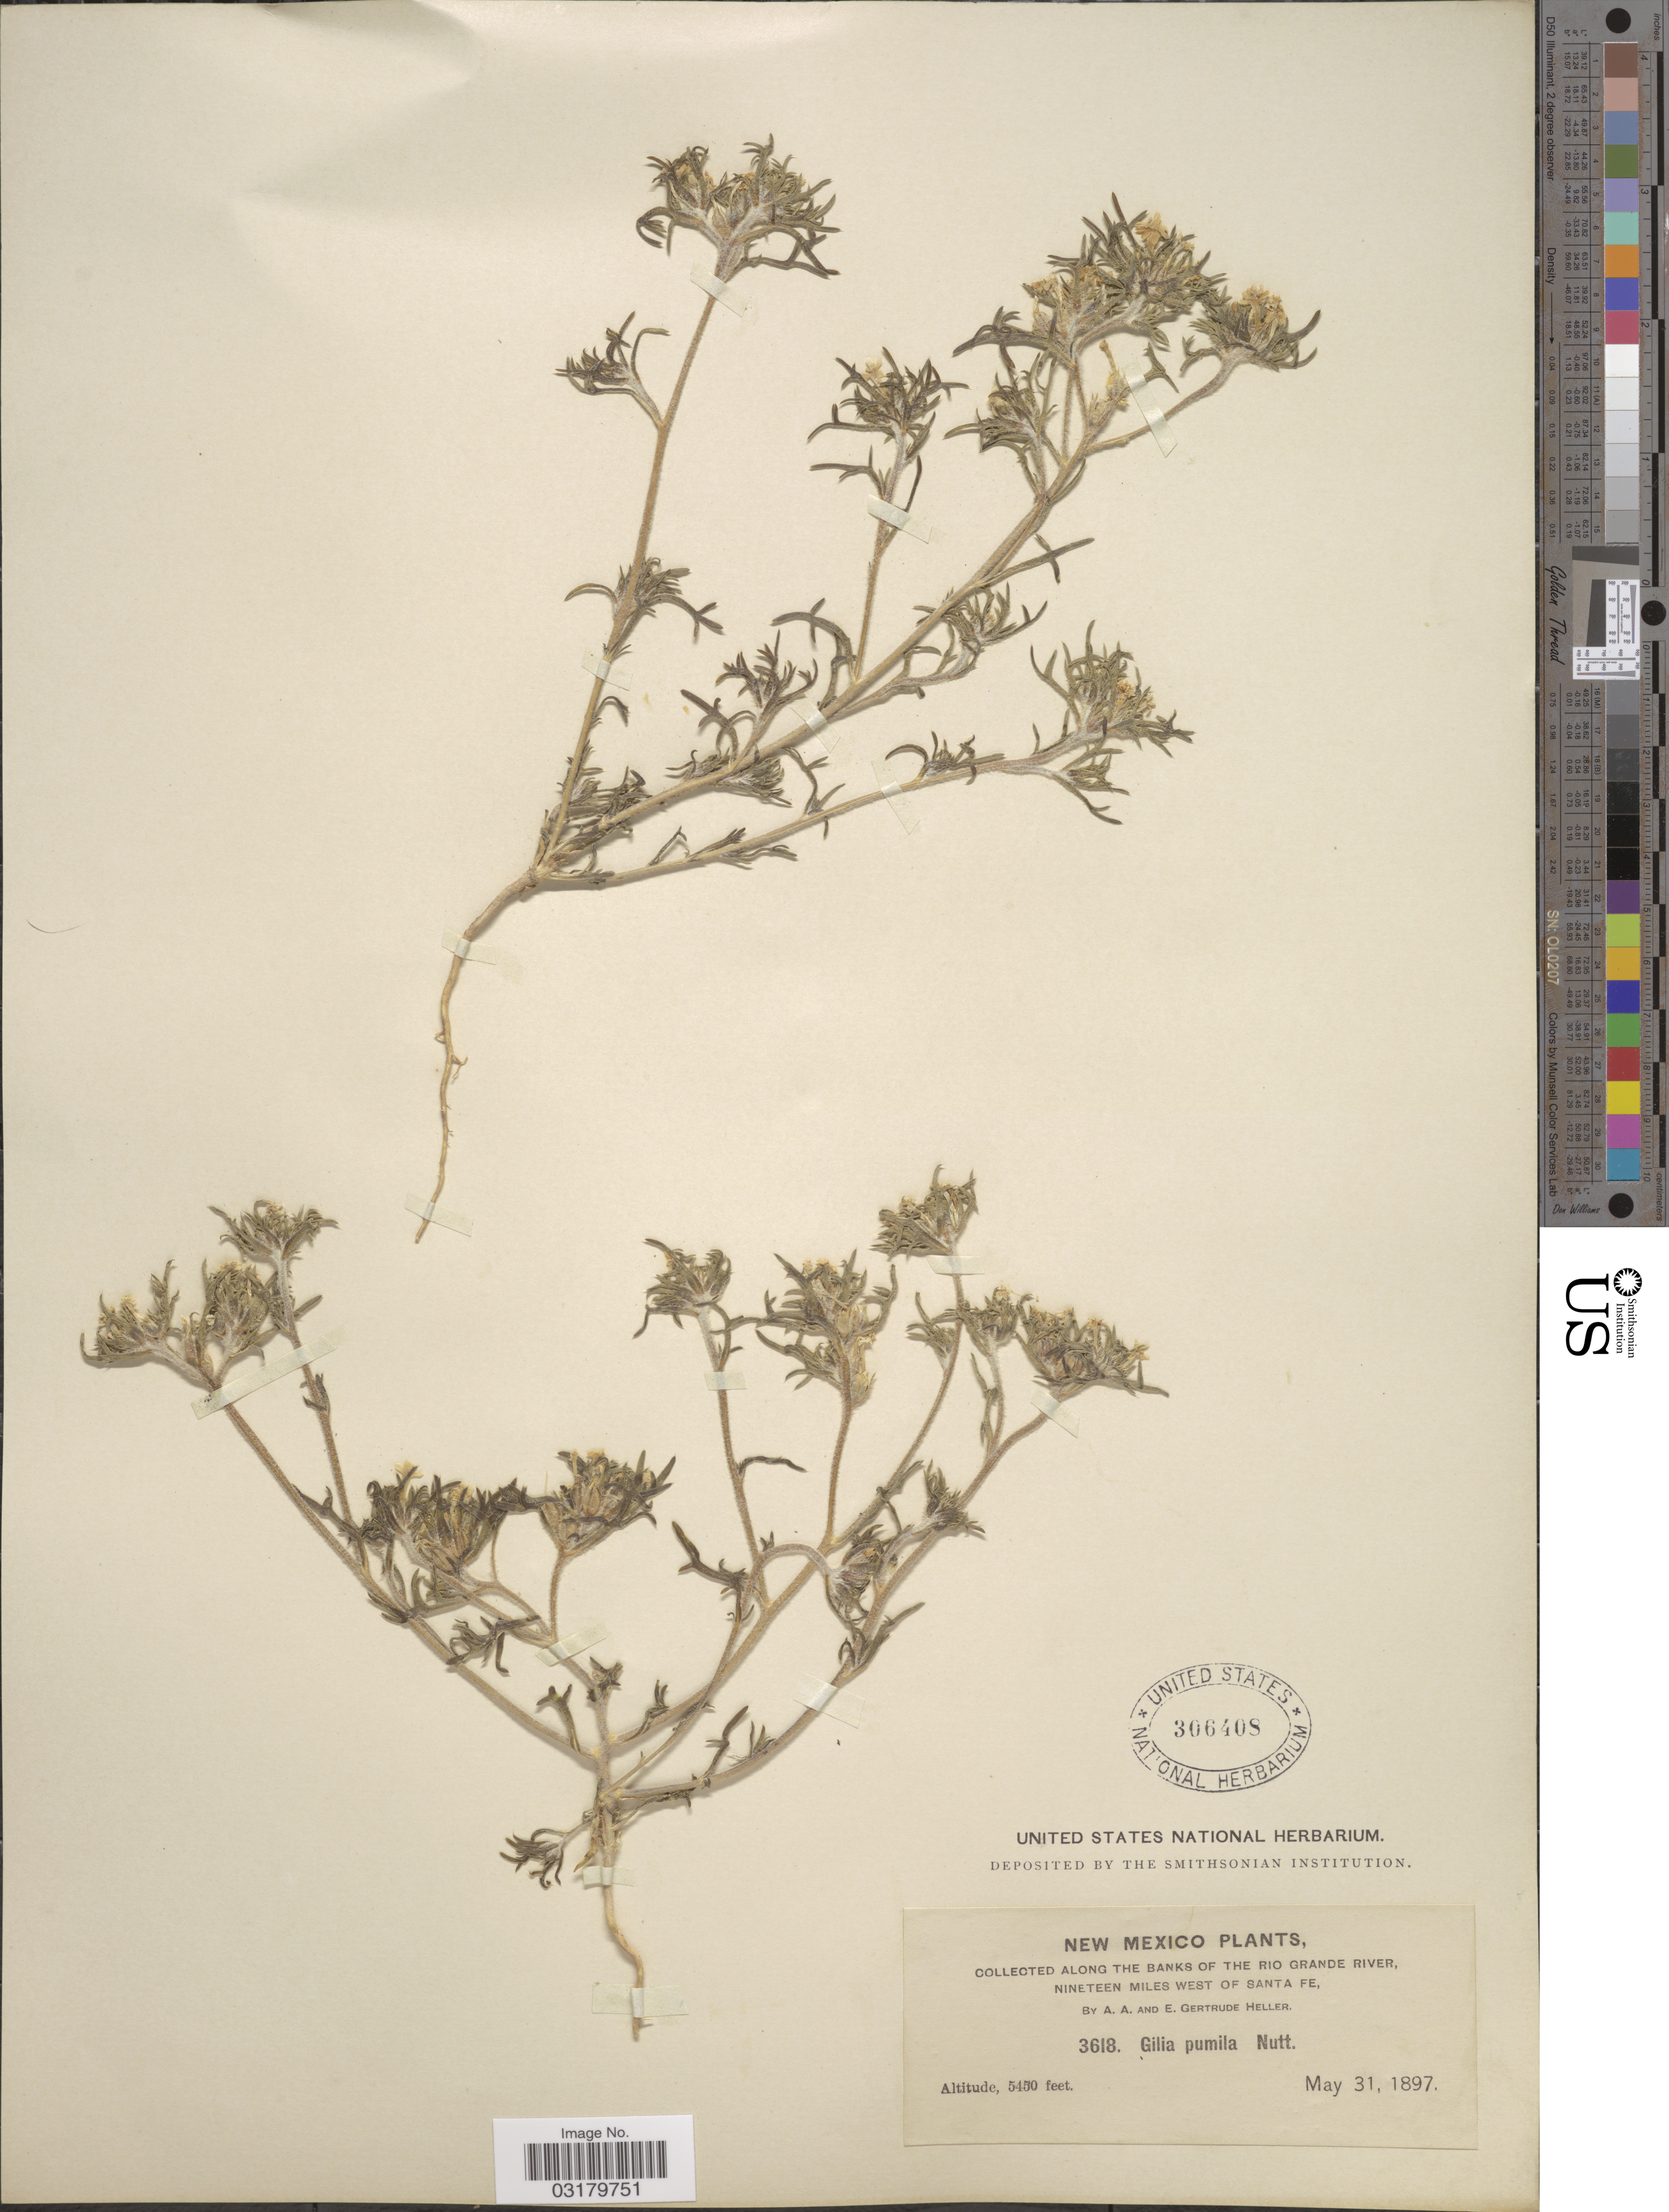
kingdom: Plantae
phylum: Tracheophyta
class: Magnoliopsida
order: Ericales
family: Polemoniaceae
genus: Ipomopsis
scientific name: Ipomopsis pumila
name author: (Nutt.) V.E. Grant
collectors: A. A. Heller & E. G. Heller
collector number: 3618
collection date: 1897-05-31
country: United States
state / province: New Mexico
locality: Along the Banks of The Rio Grande River, Nineteen Miles West of Santa Fe.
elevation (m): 1661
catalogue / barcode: US 306408